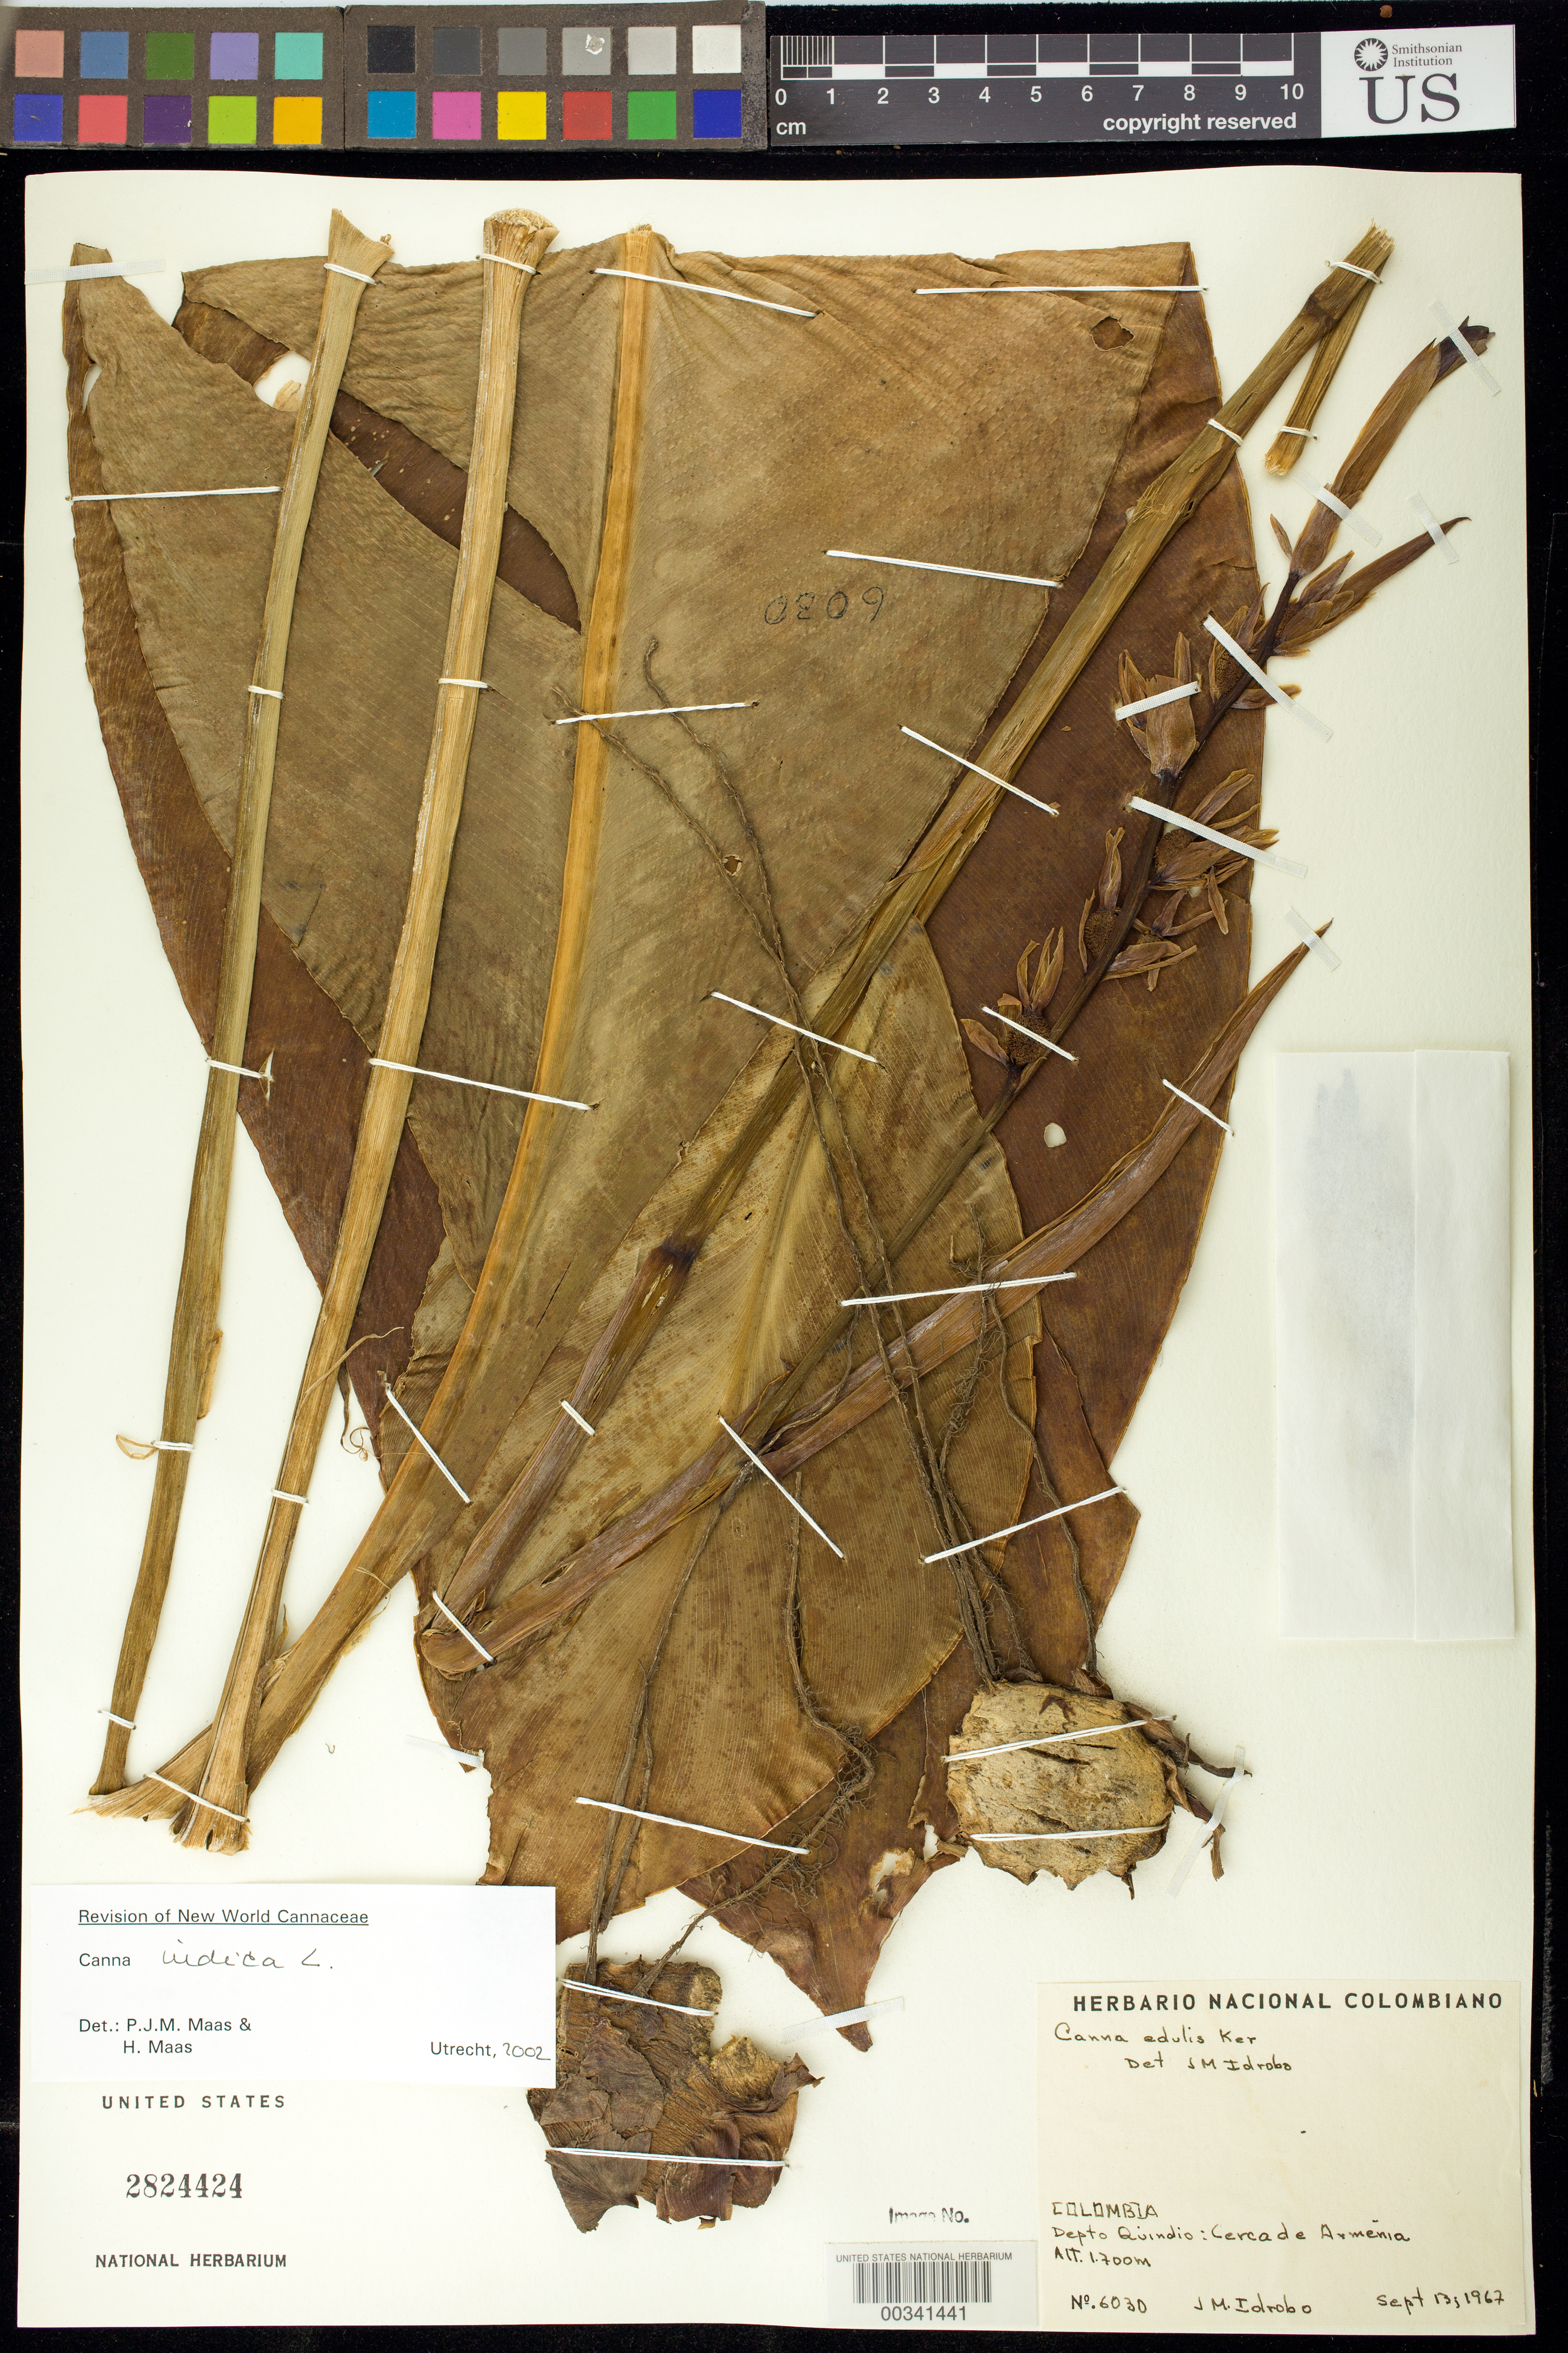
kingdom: Plantae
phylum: Tracheophyta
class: Liliopsida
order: Zingiberales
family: Cannaceae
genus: Canna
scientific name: Canna indica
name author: L.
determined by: Maas, Paul J. M.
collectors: J. M. Idrobo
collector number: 6030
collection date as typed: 13 Sep 1967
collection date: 1967-09-13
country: Colombia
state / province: Quindío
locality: Cerca de Armenia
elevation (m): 1700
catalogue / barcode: US 2824424